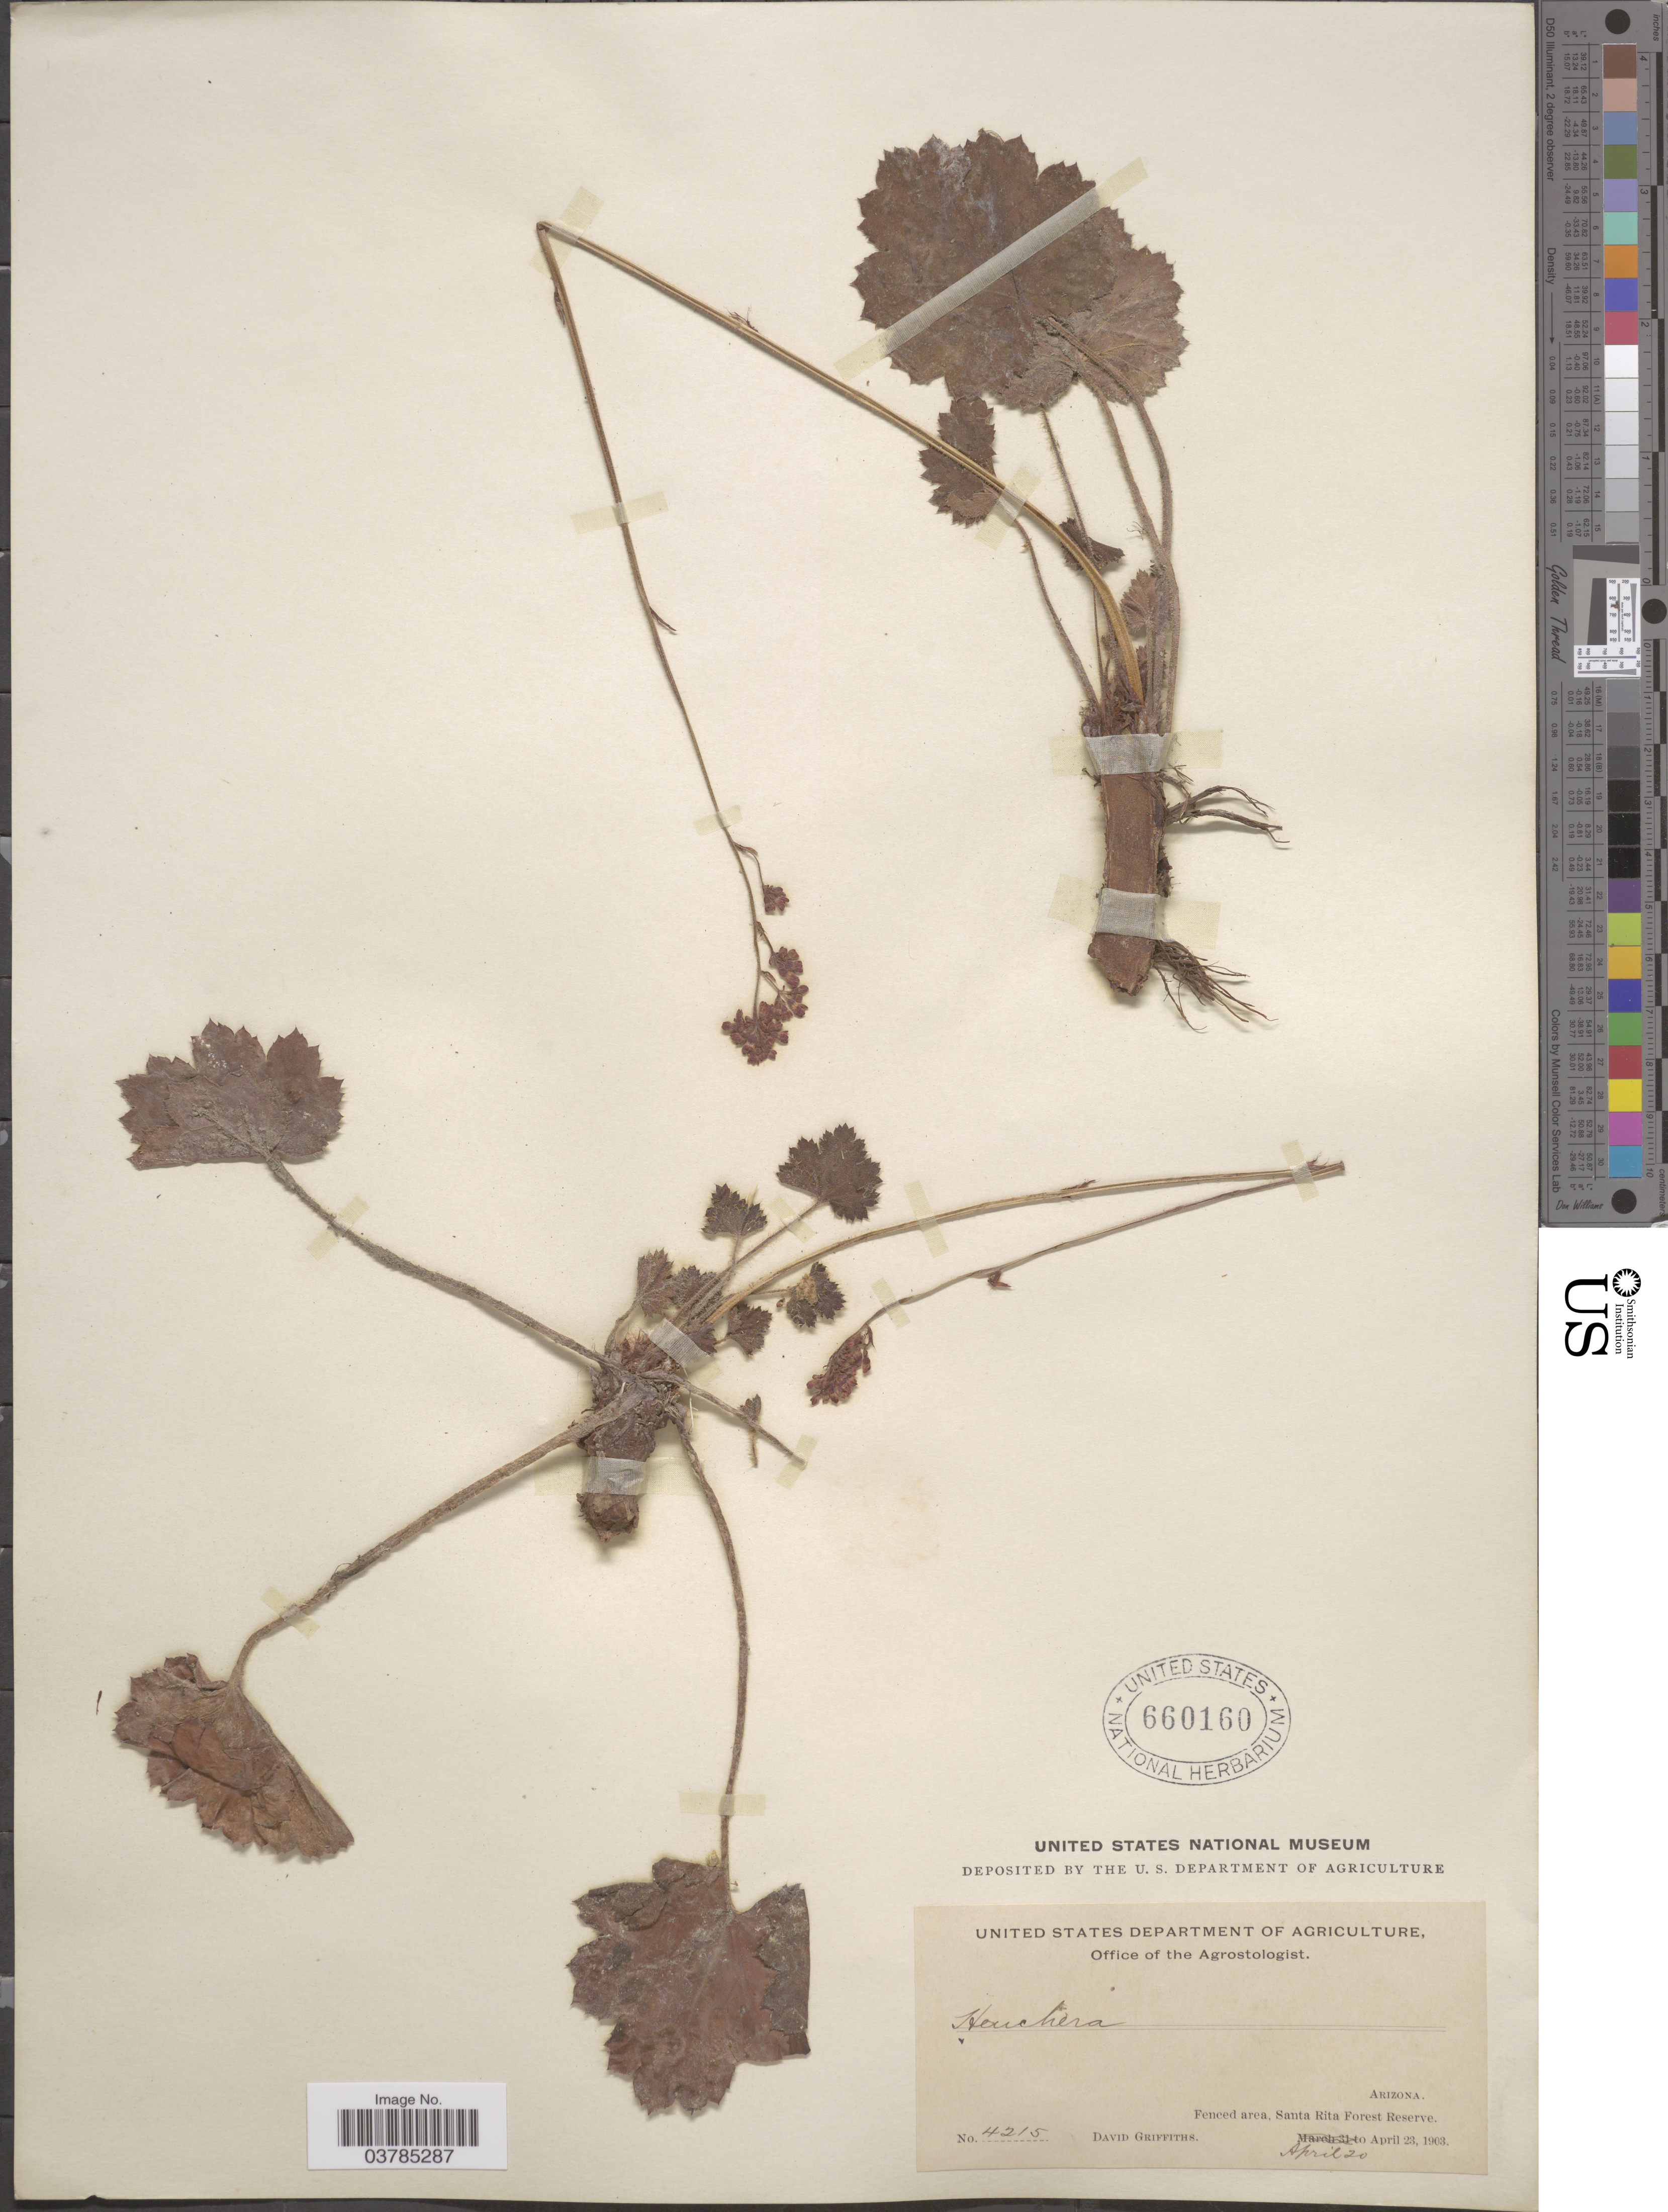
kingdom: Plantae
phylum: Tracheophyta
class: Magnoliopsida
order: Saxifragales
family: Saxifragaceae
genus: Heuchera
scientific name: Heuchera sanguinea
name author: Engelm.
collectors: D. Griffiths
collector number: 4215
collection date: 1903-04-20/1903-04-23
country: United States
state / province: Arizona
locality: Fenced area, Santa Rita Forest Reserve.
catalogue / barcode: US 660160